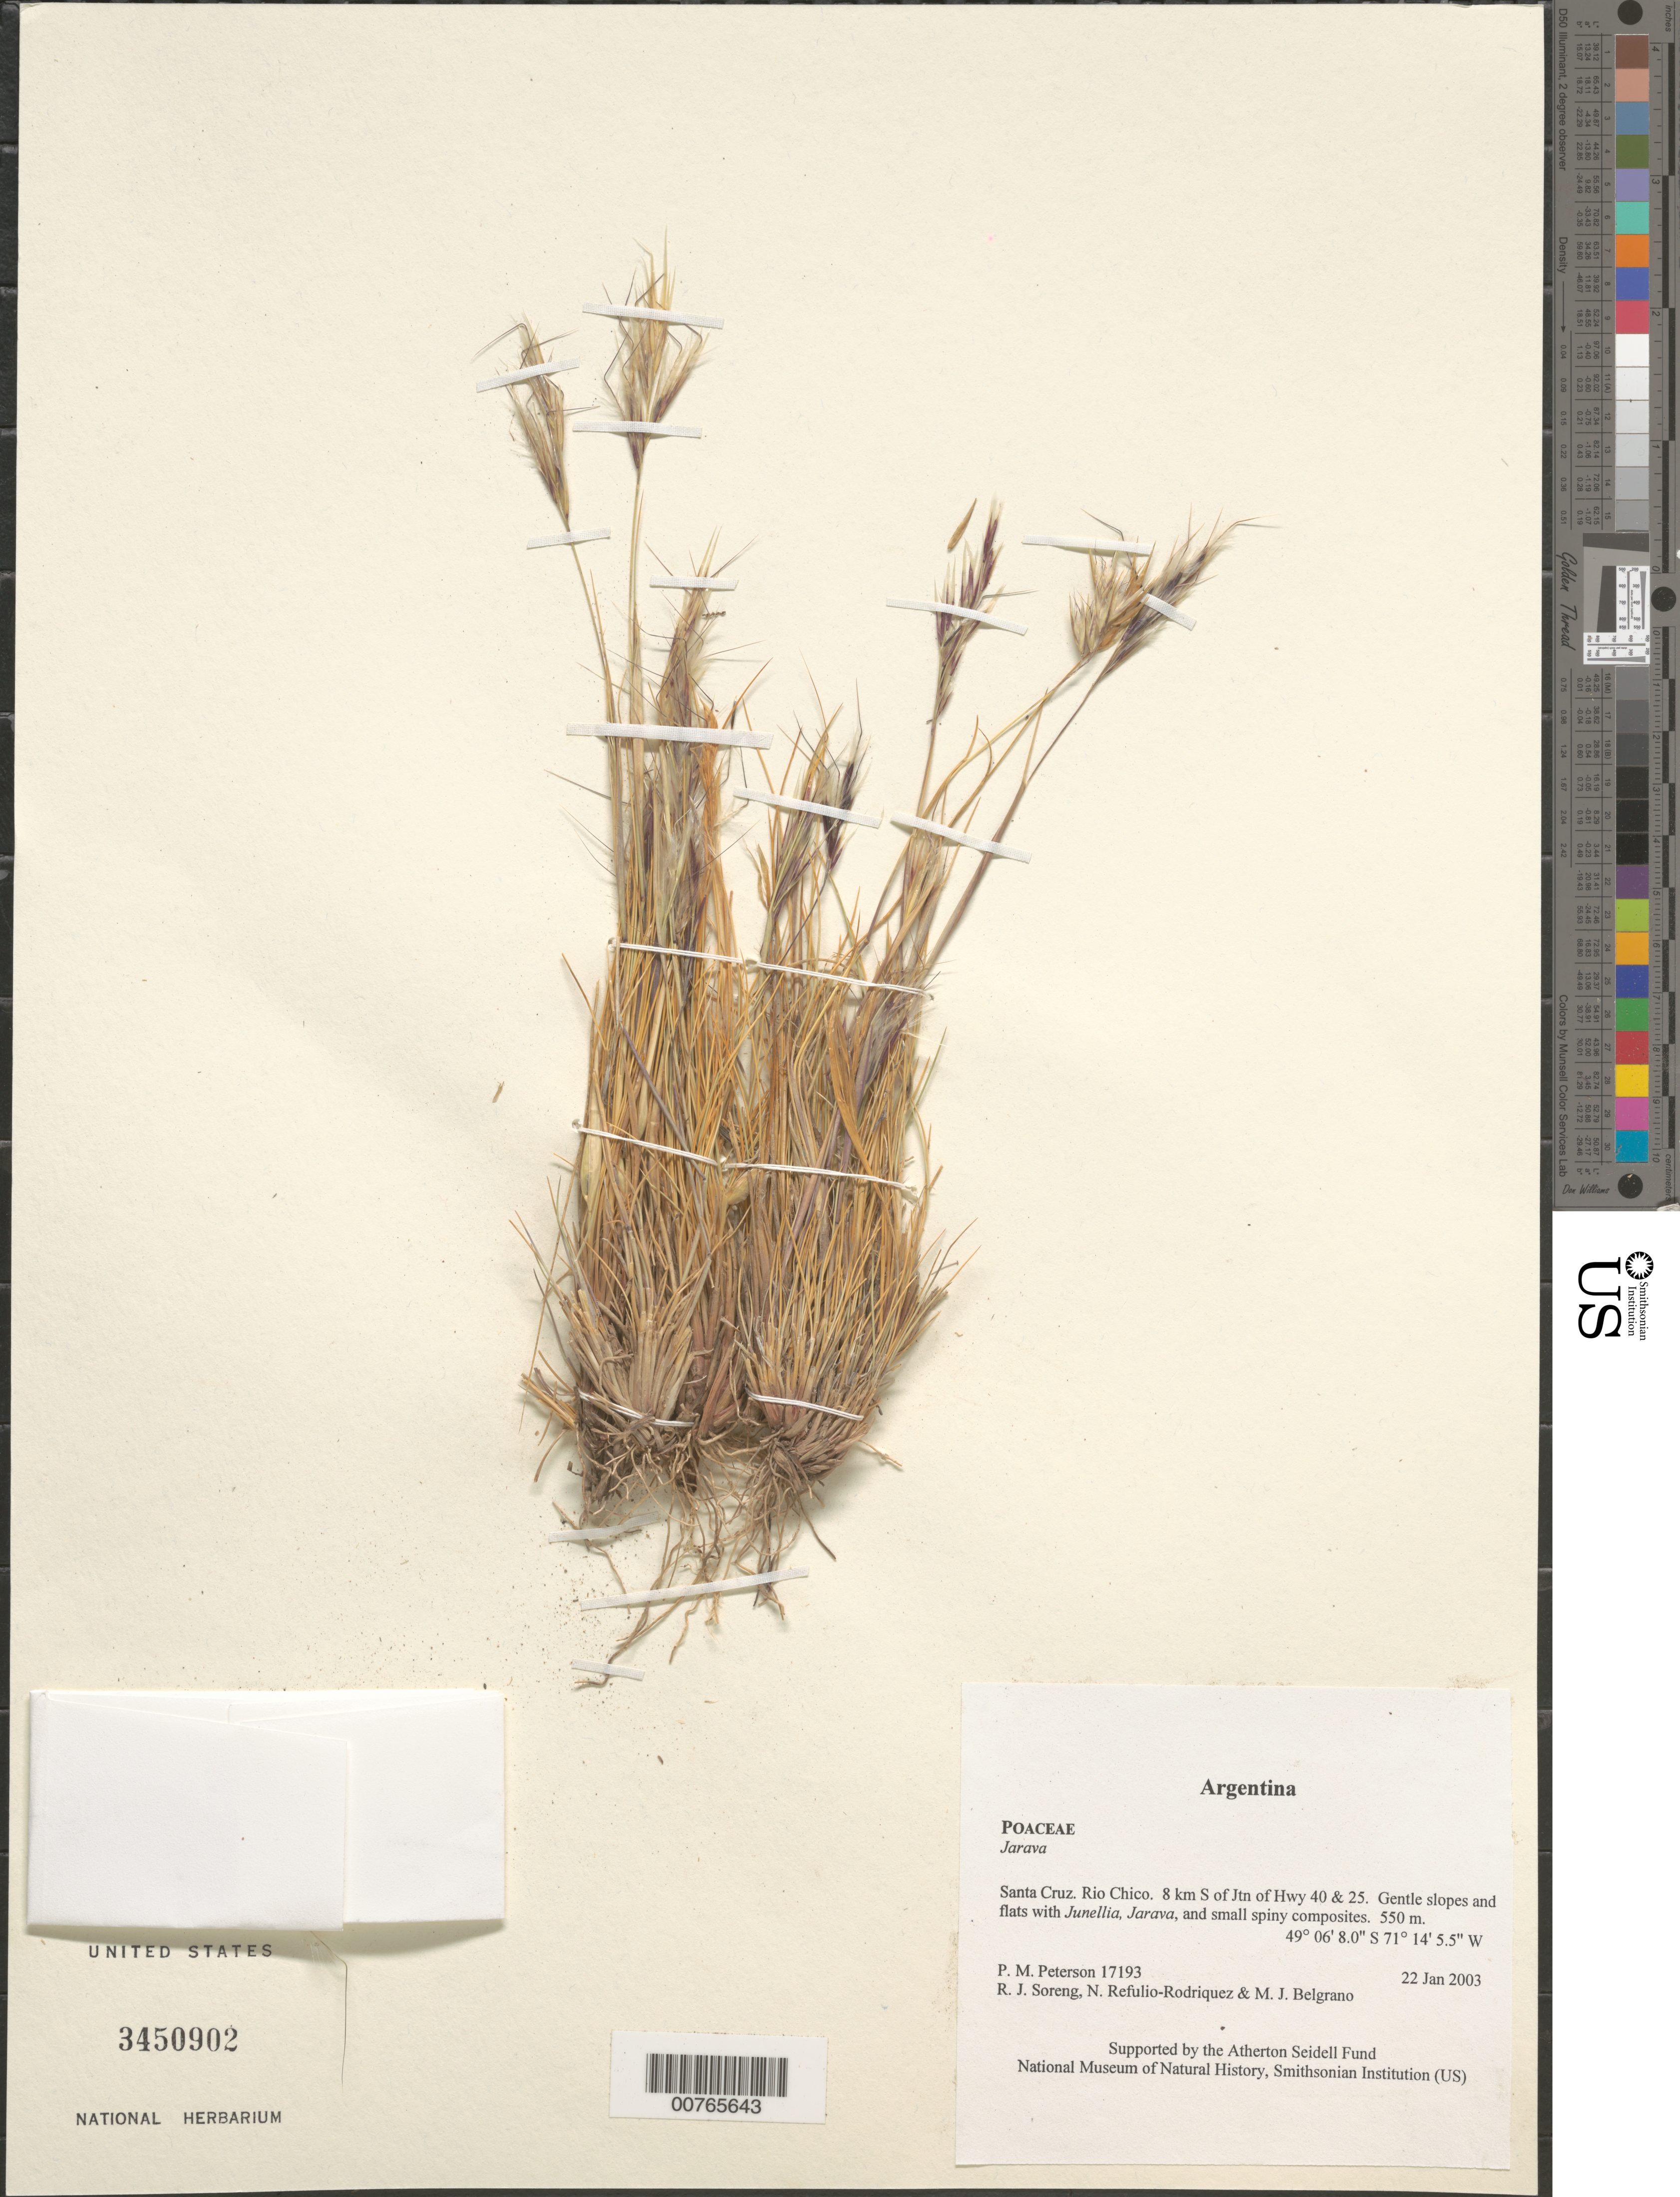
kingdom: Plantae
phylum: Tracheophyta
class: Liliopsida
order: Poales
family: Poaceae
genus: Pappostipa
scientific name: Pappostipa sp.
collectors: P. M. Peterson, R. J. Soreng, N. Refulio-Rodríguez & M. Belgrano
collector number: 17193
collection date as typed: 22 Jan 2003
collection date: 2003-01-22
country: Argentina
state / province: Santa Cruz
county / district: Rio Chico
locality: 8 km S of Jtn of Hwy 40 & 25. Gentle slopes and flats with Junellia, Jarava, and small spiny composites.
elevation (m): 550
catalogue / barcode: US 3450902